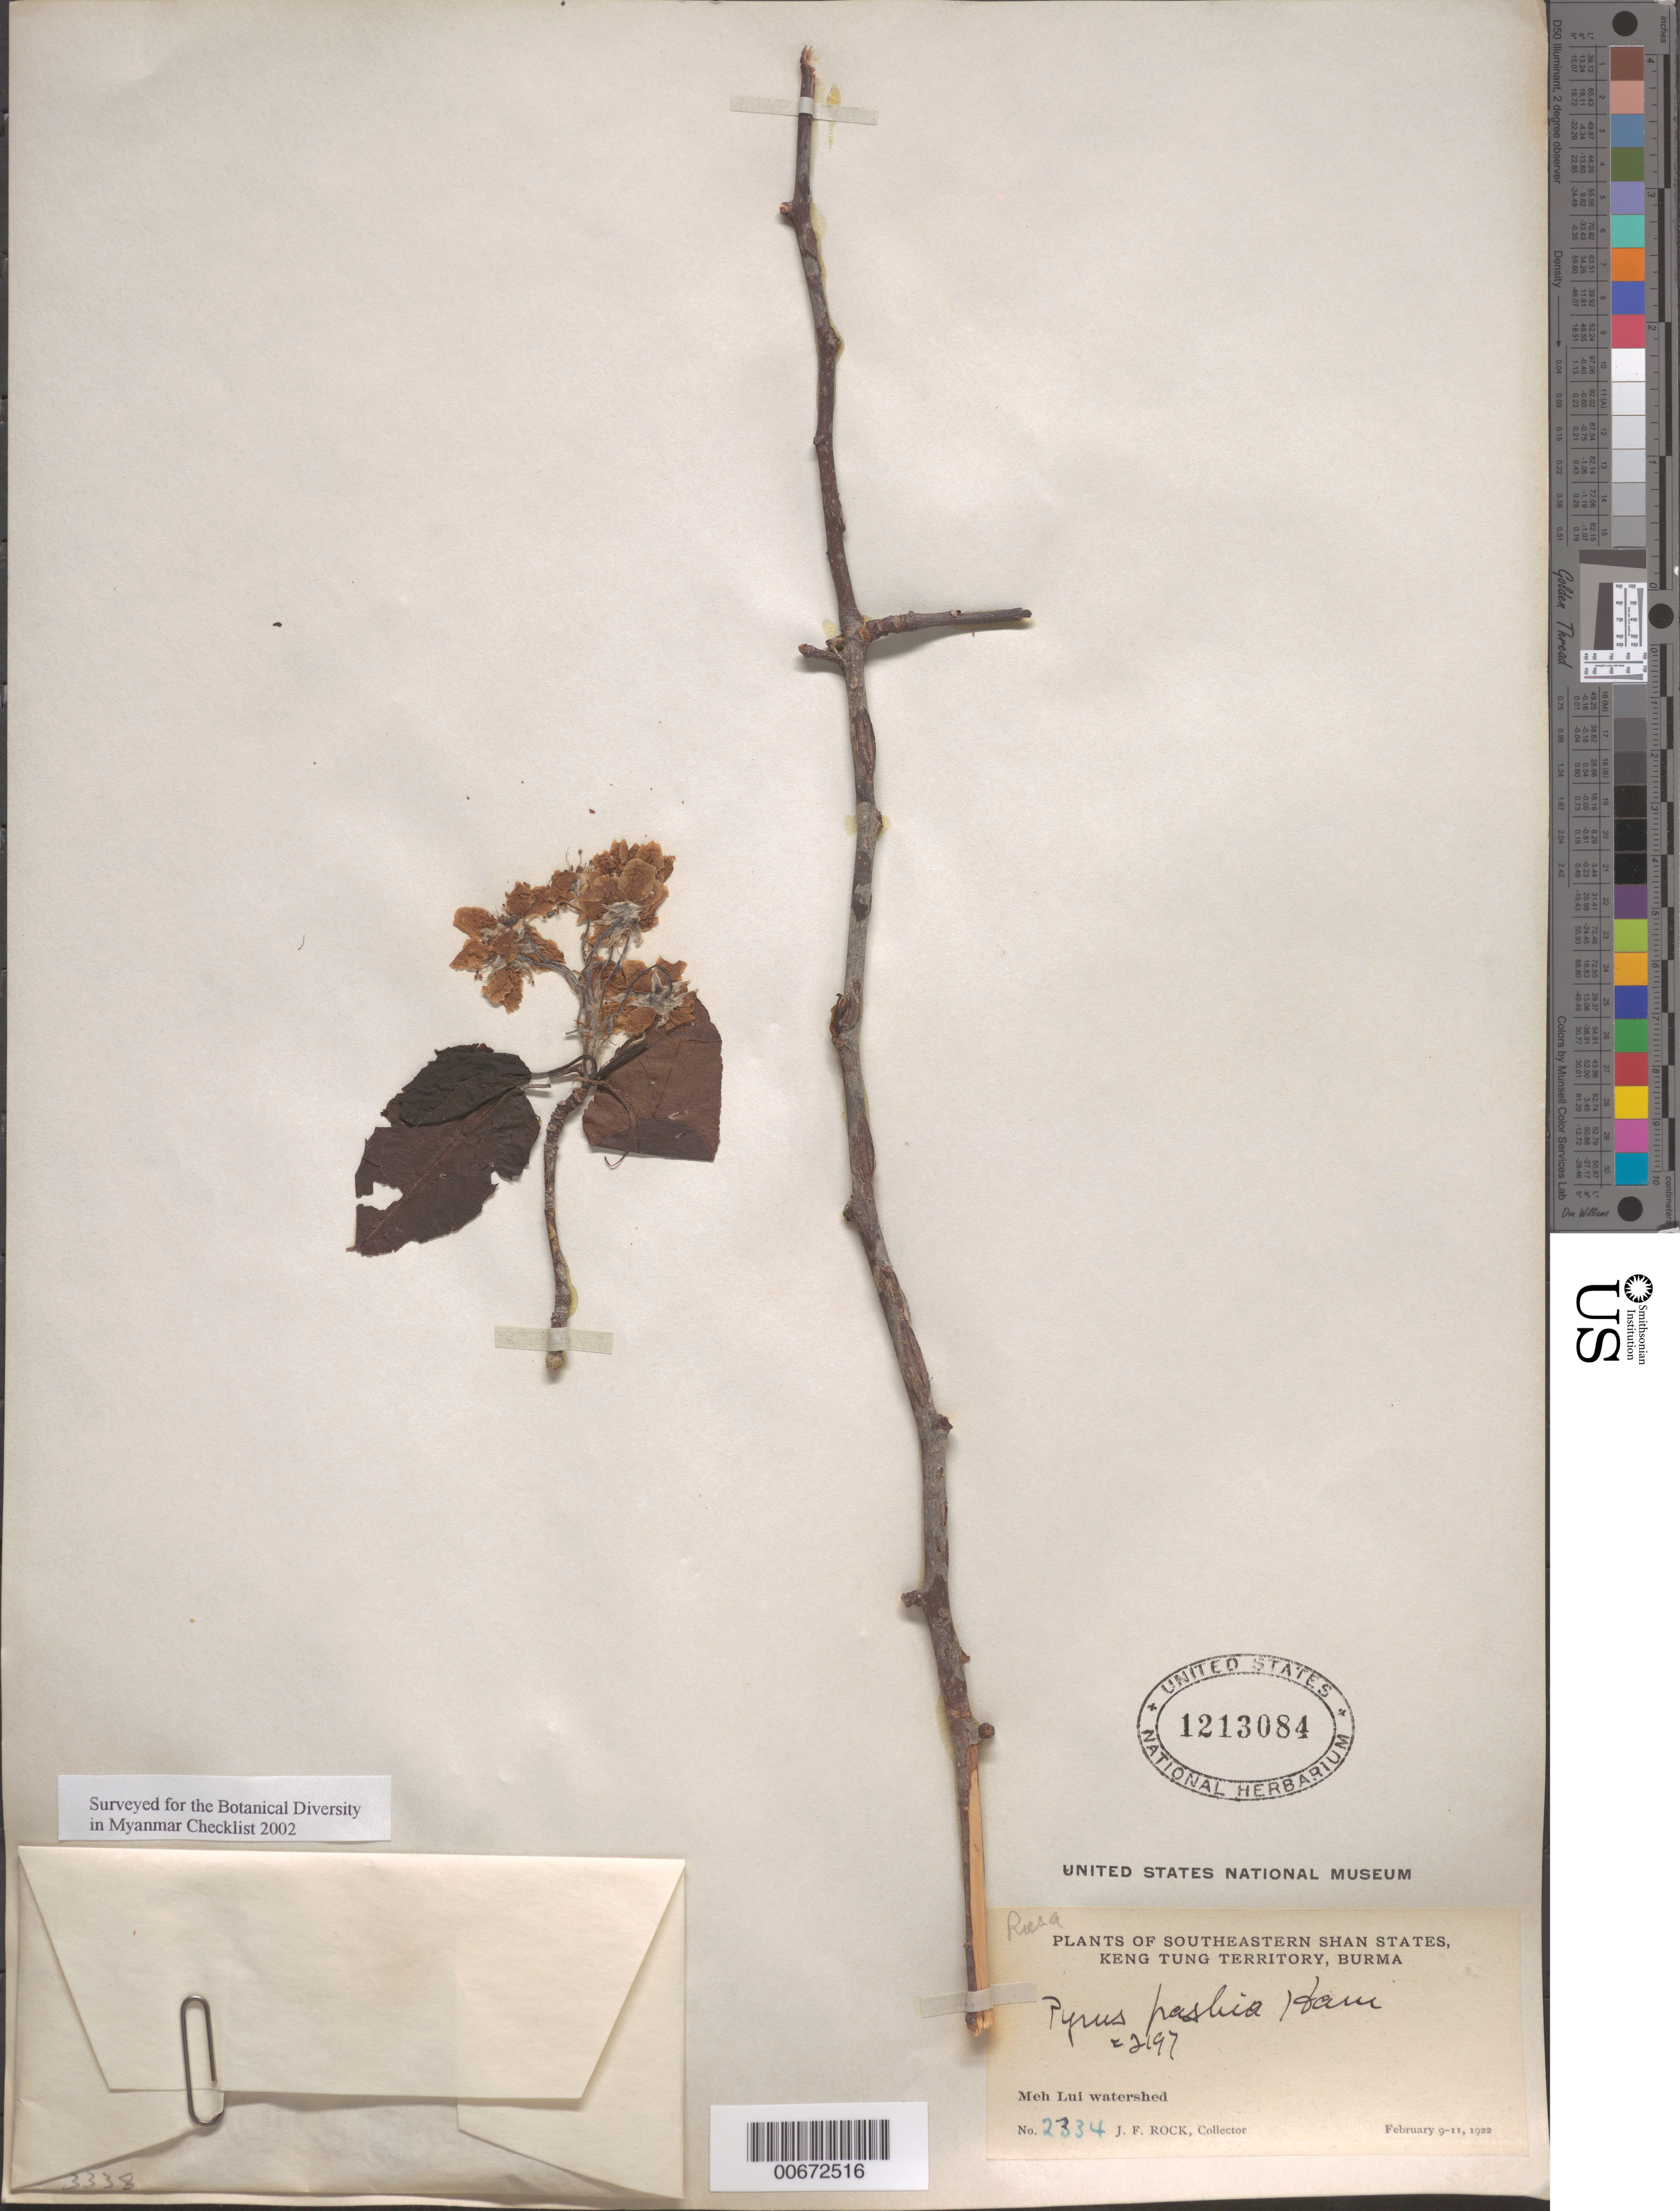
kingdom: Plantae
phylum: Tracheophyta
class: Magnoliopsida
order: Rosales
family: Rosaceae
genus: Sorbus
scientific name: Sorbus macrantha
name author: Merr.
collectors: J. F. Rock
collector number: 2334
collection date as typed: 09 Feb 1922 to 11 Feb 1922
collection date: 1922-02-09/1922-02-11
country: Myanmar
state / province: Shan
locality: KengTung Territory, Meh Lui watershed.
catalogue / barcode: US 1213084